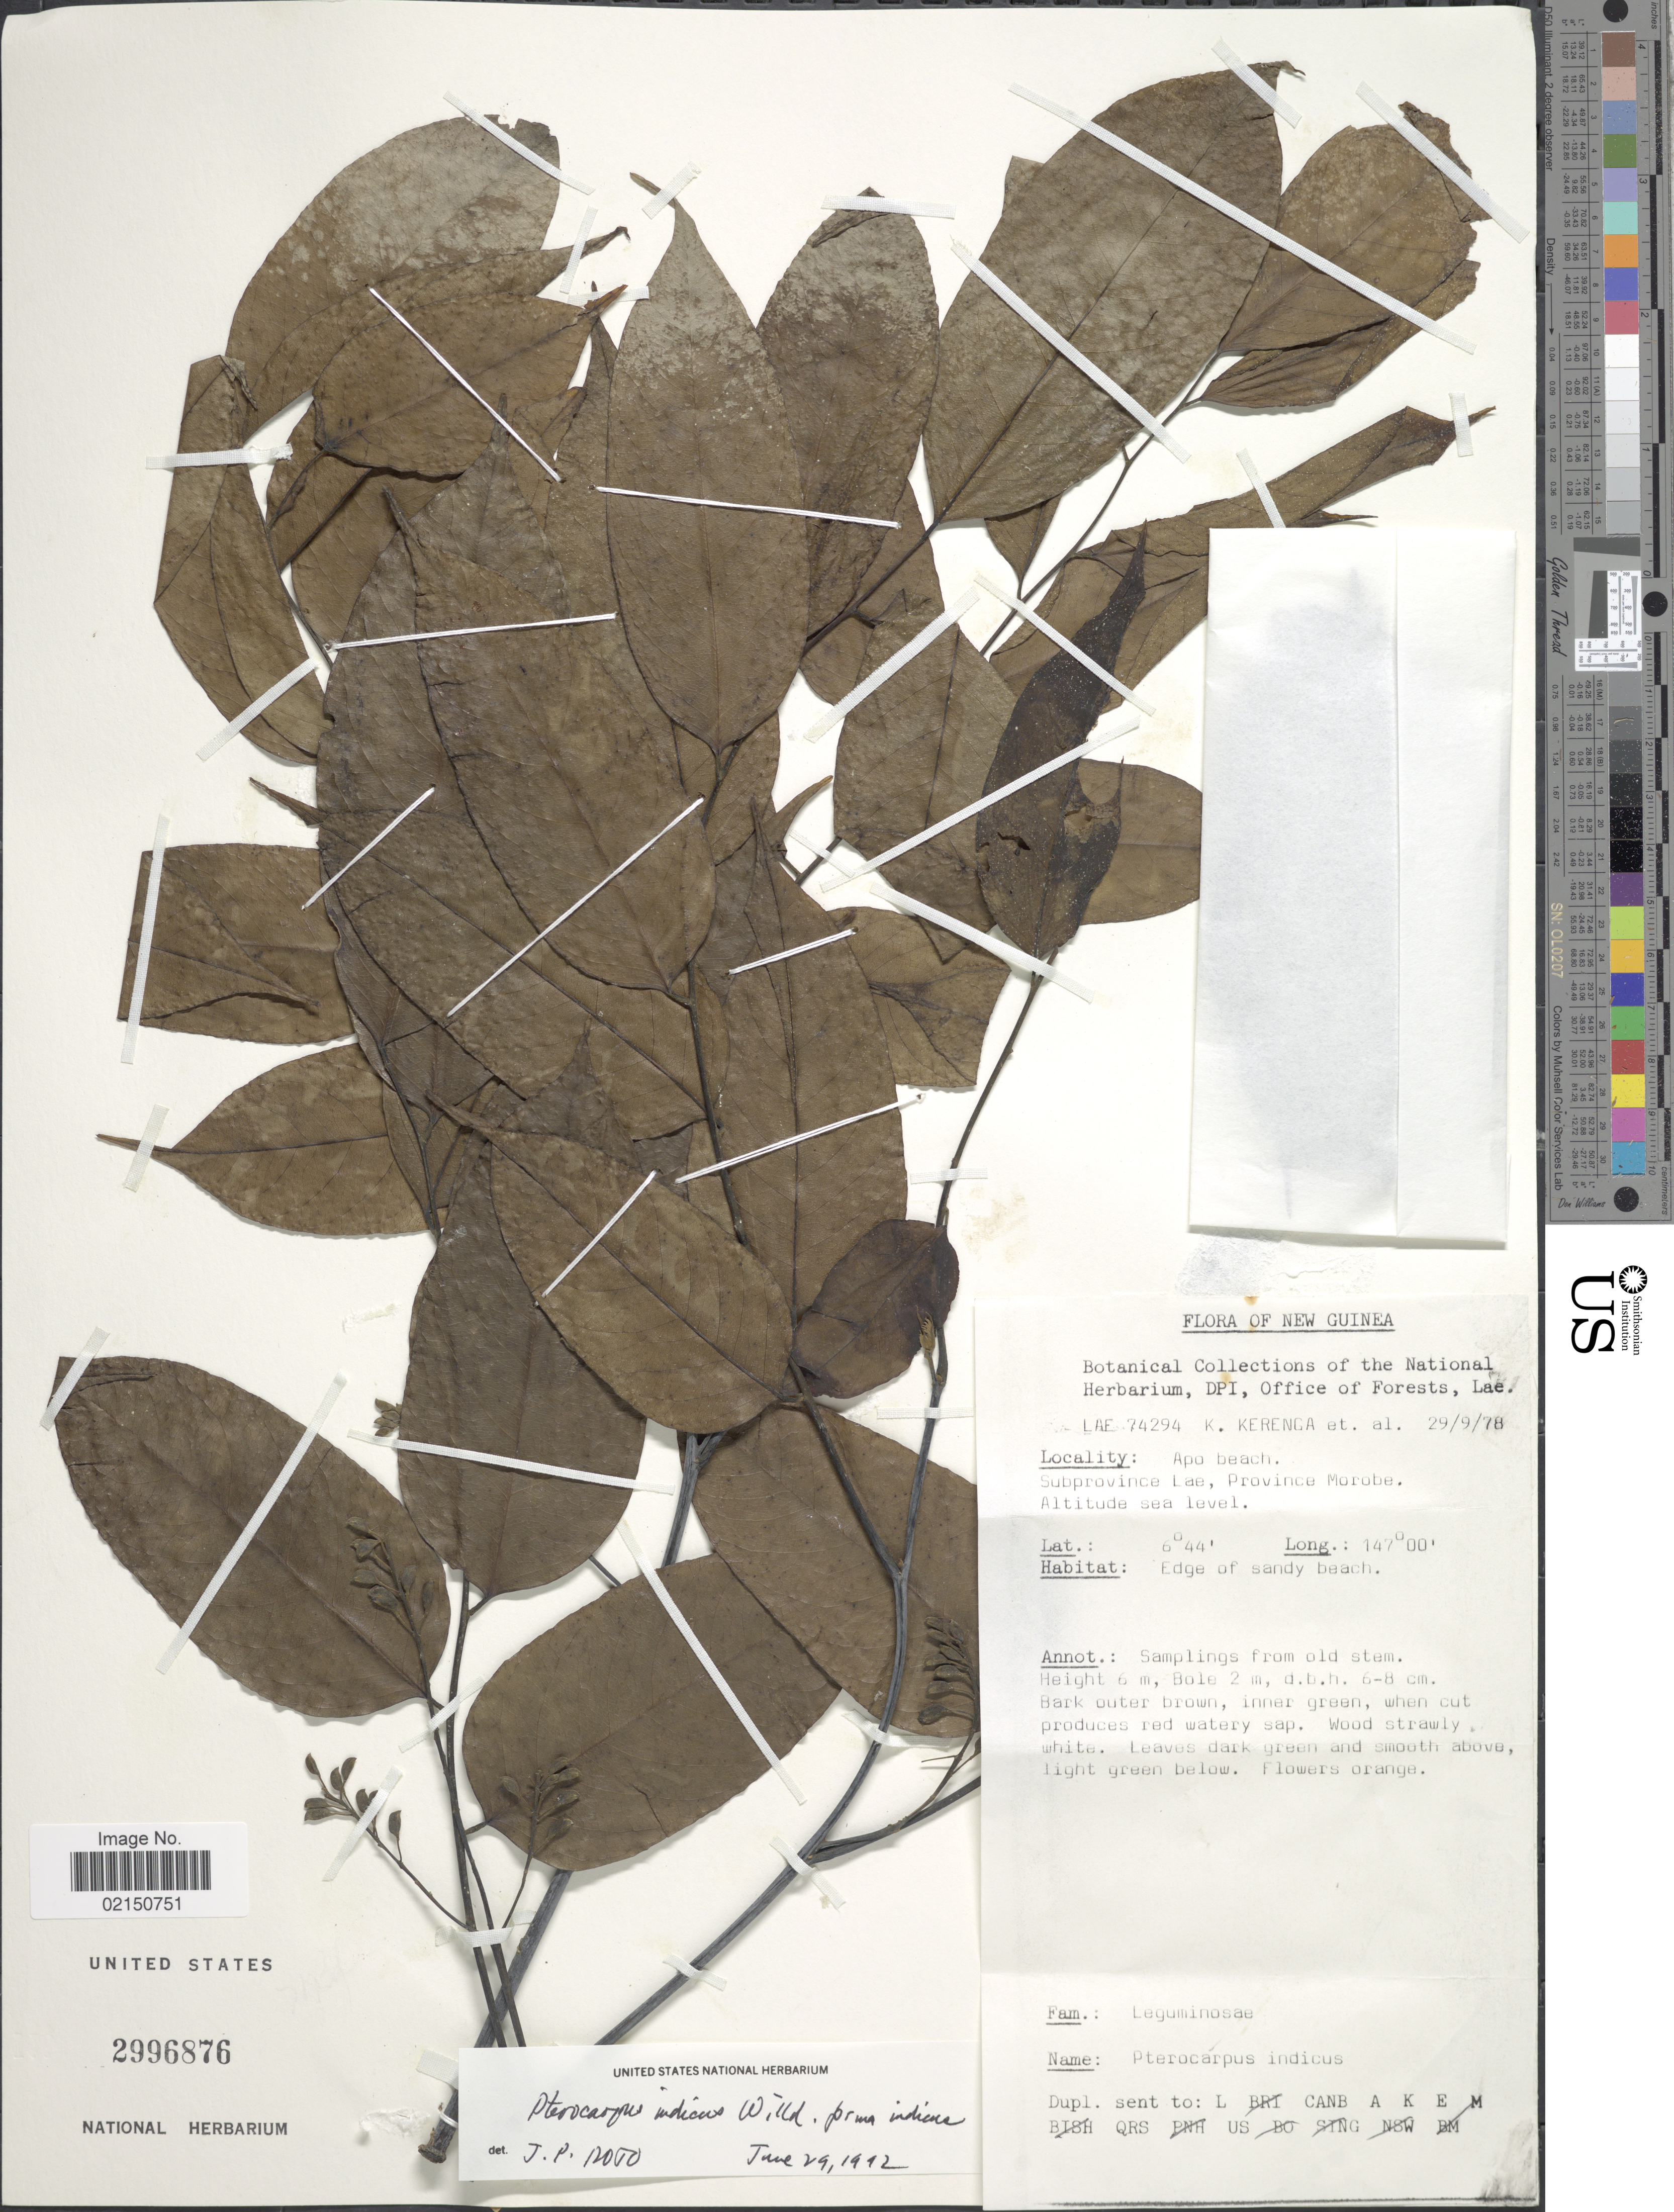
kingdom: Plantae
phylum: Tracheophyta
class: Magnoliopsida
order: Fabales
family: Fabaceae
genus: Pterocarpus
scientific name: Pterocarpus indicus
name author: Willd.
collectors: K. Kerenga & et al.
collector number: LAE 74294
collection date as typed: Transcribed d/m/y: 29/9/78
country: Papua New Guinea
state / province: Morobe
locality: Apo beach. Subprovince Lae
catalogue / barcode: US 2996876